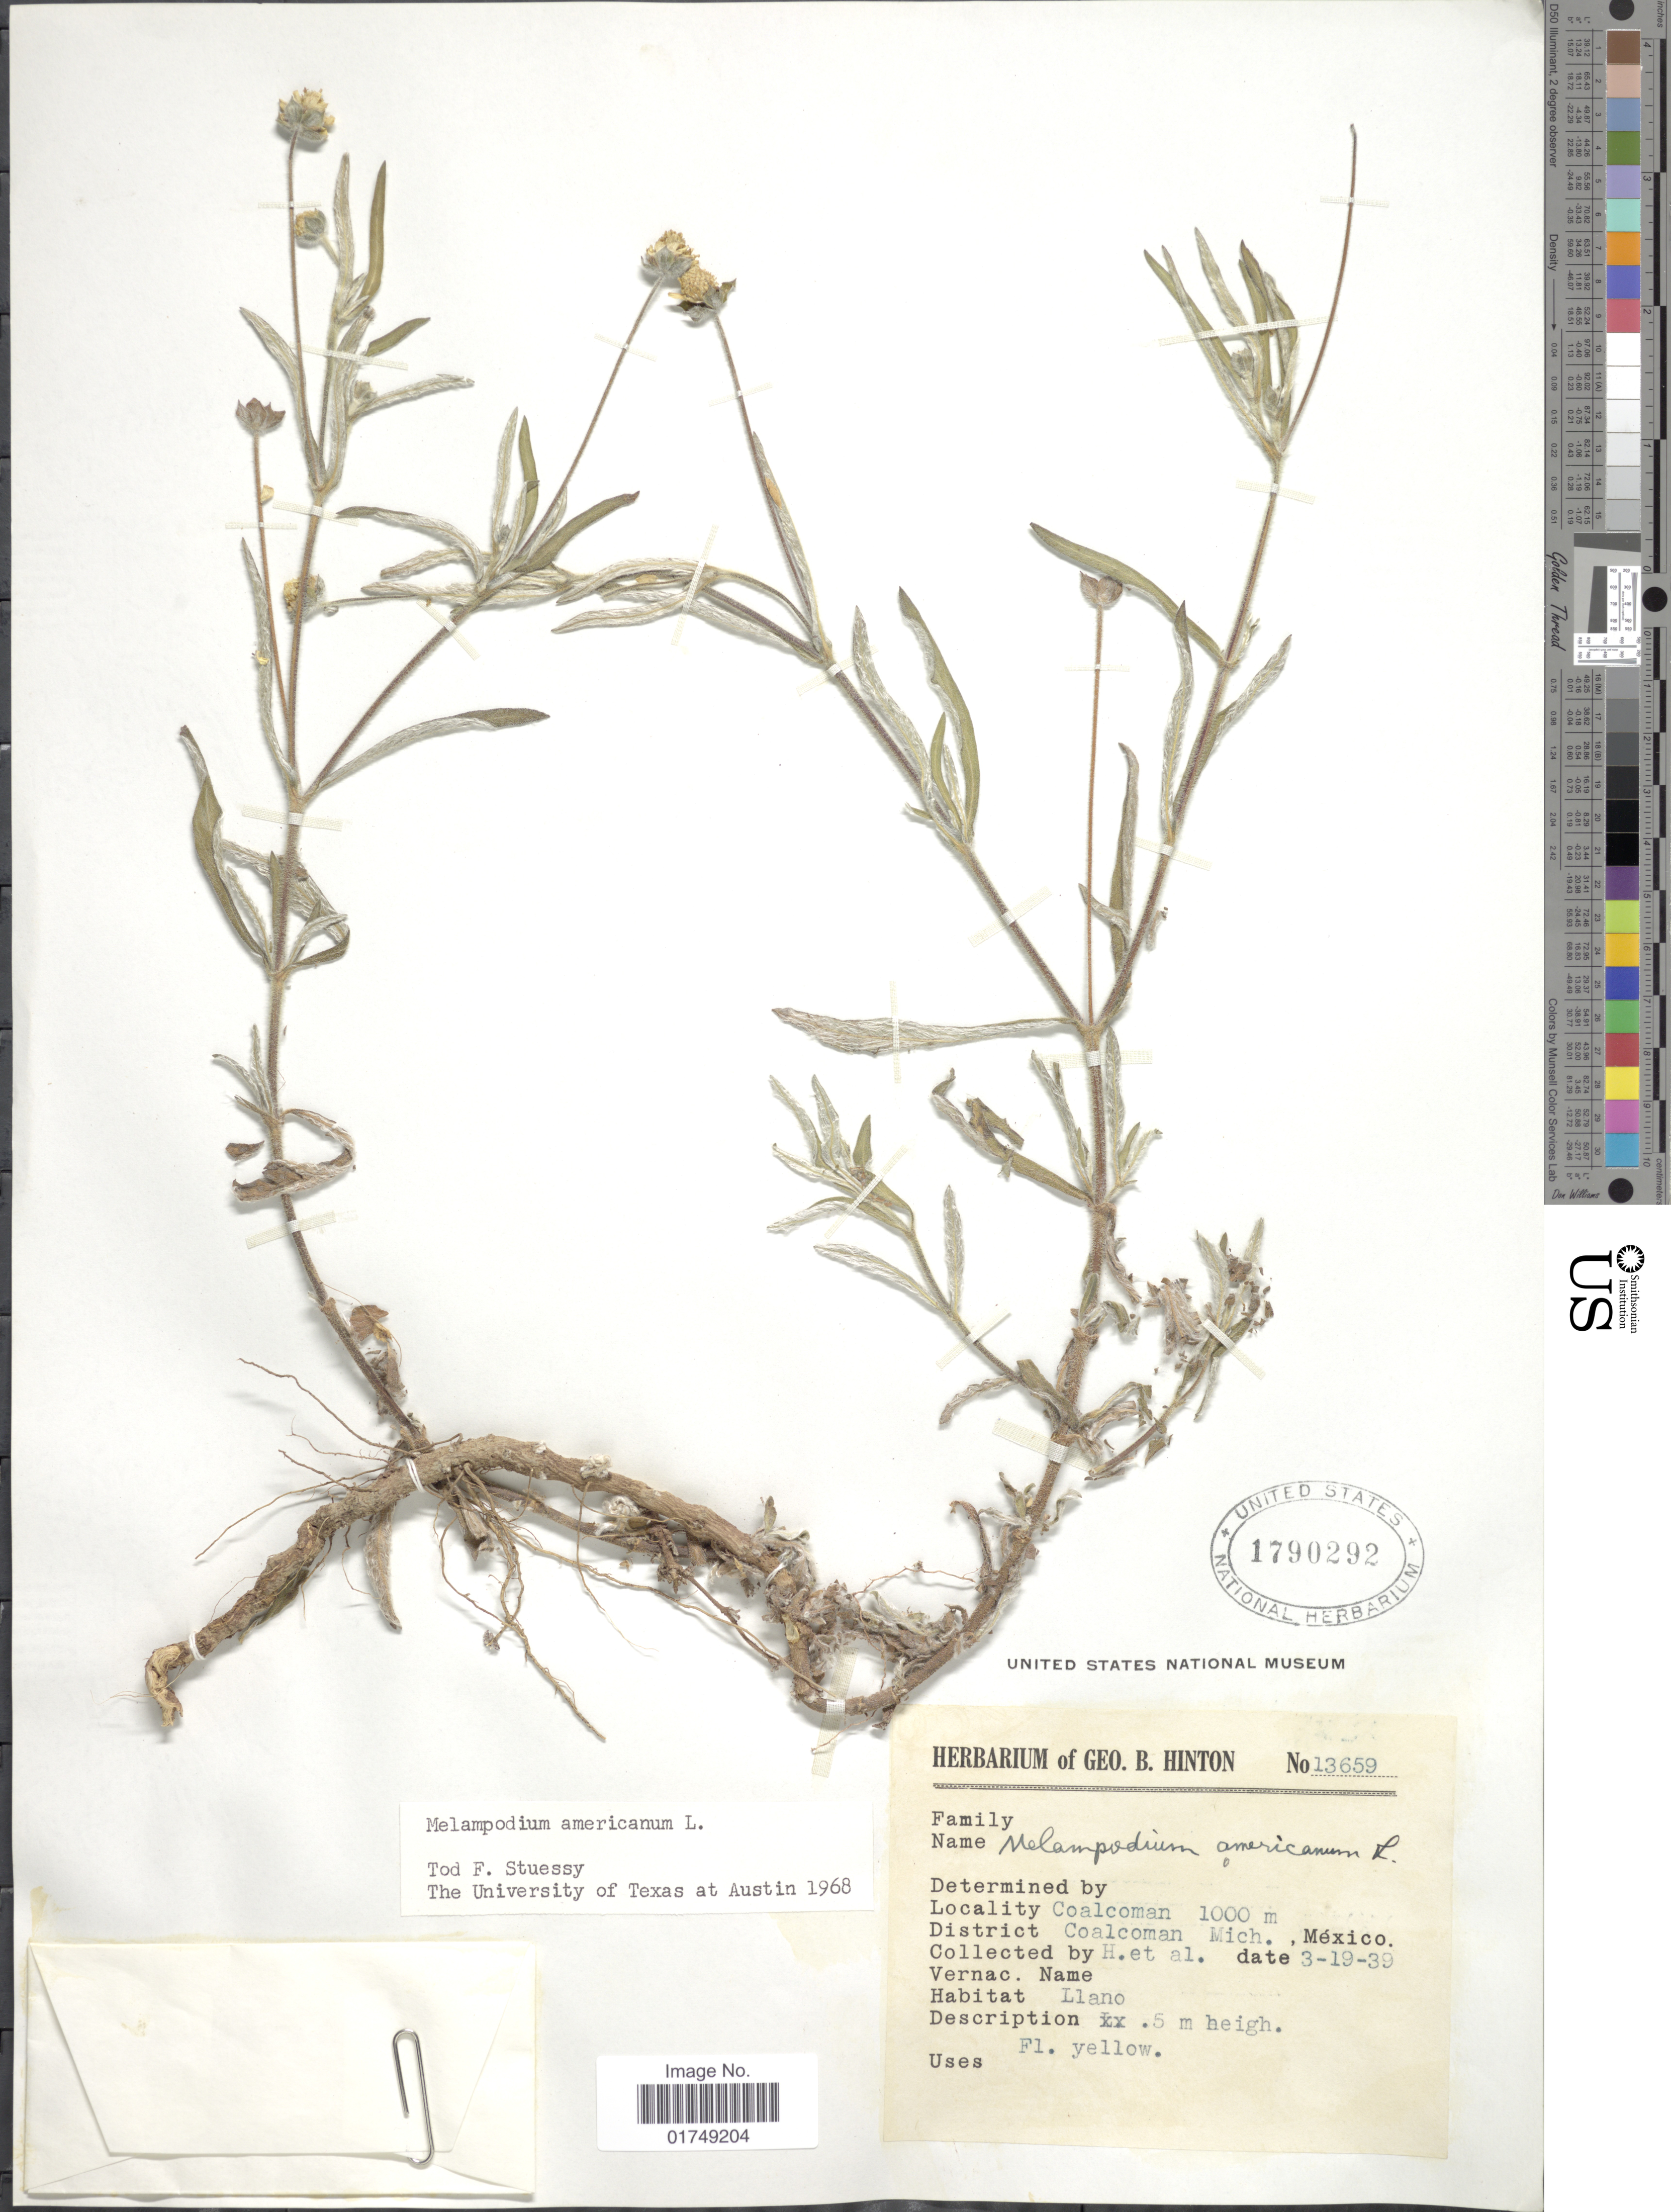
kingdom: Plantae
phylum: Tracheophyta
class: Magnoliopsida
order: Asterales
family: Asteraceae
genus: Melampodium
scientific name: Melampodium americanum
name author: L.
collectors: G. B. Hinton & et al.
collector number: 13659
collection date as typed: Transcribed d/m/y: 19/3/39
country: Mexico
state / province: Michoacán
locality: Coalcoman, District Coalcoman, Mich.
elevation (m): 1000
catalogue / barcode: US 1790292